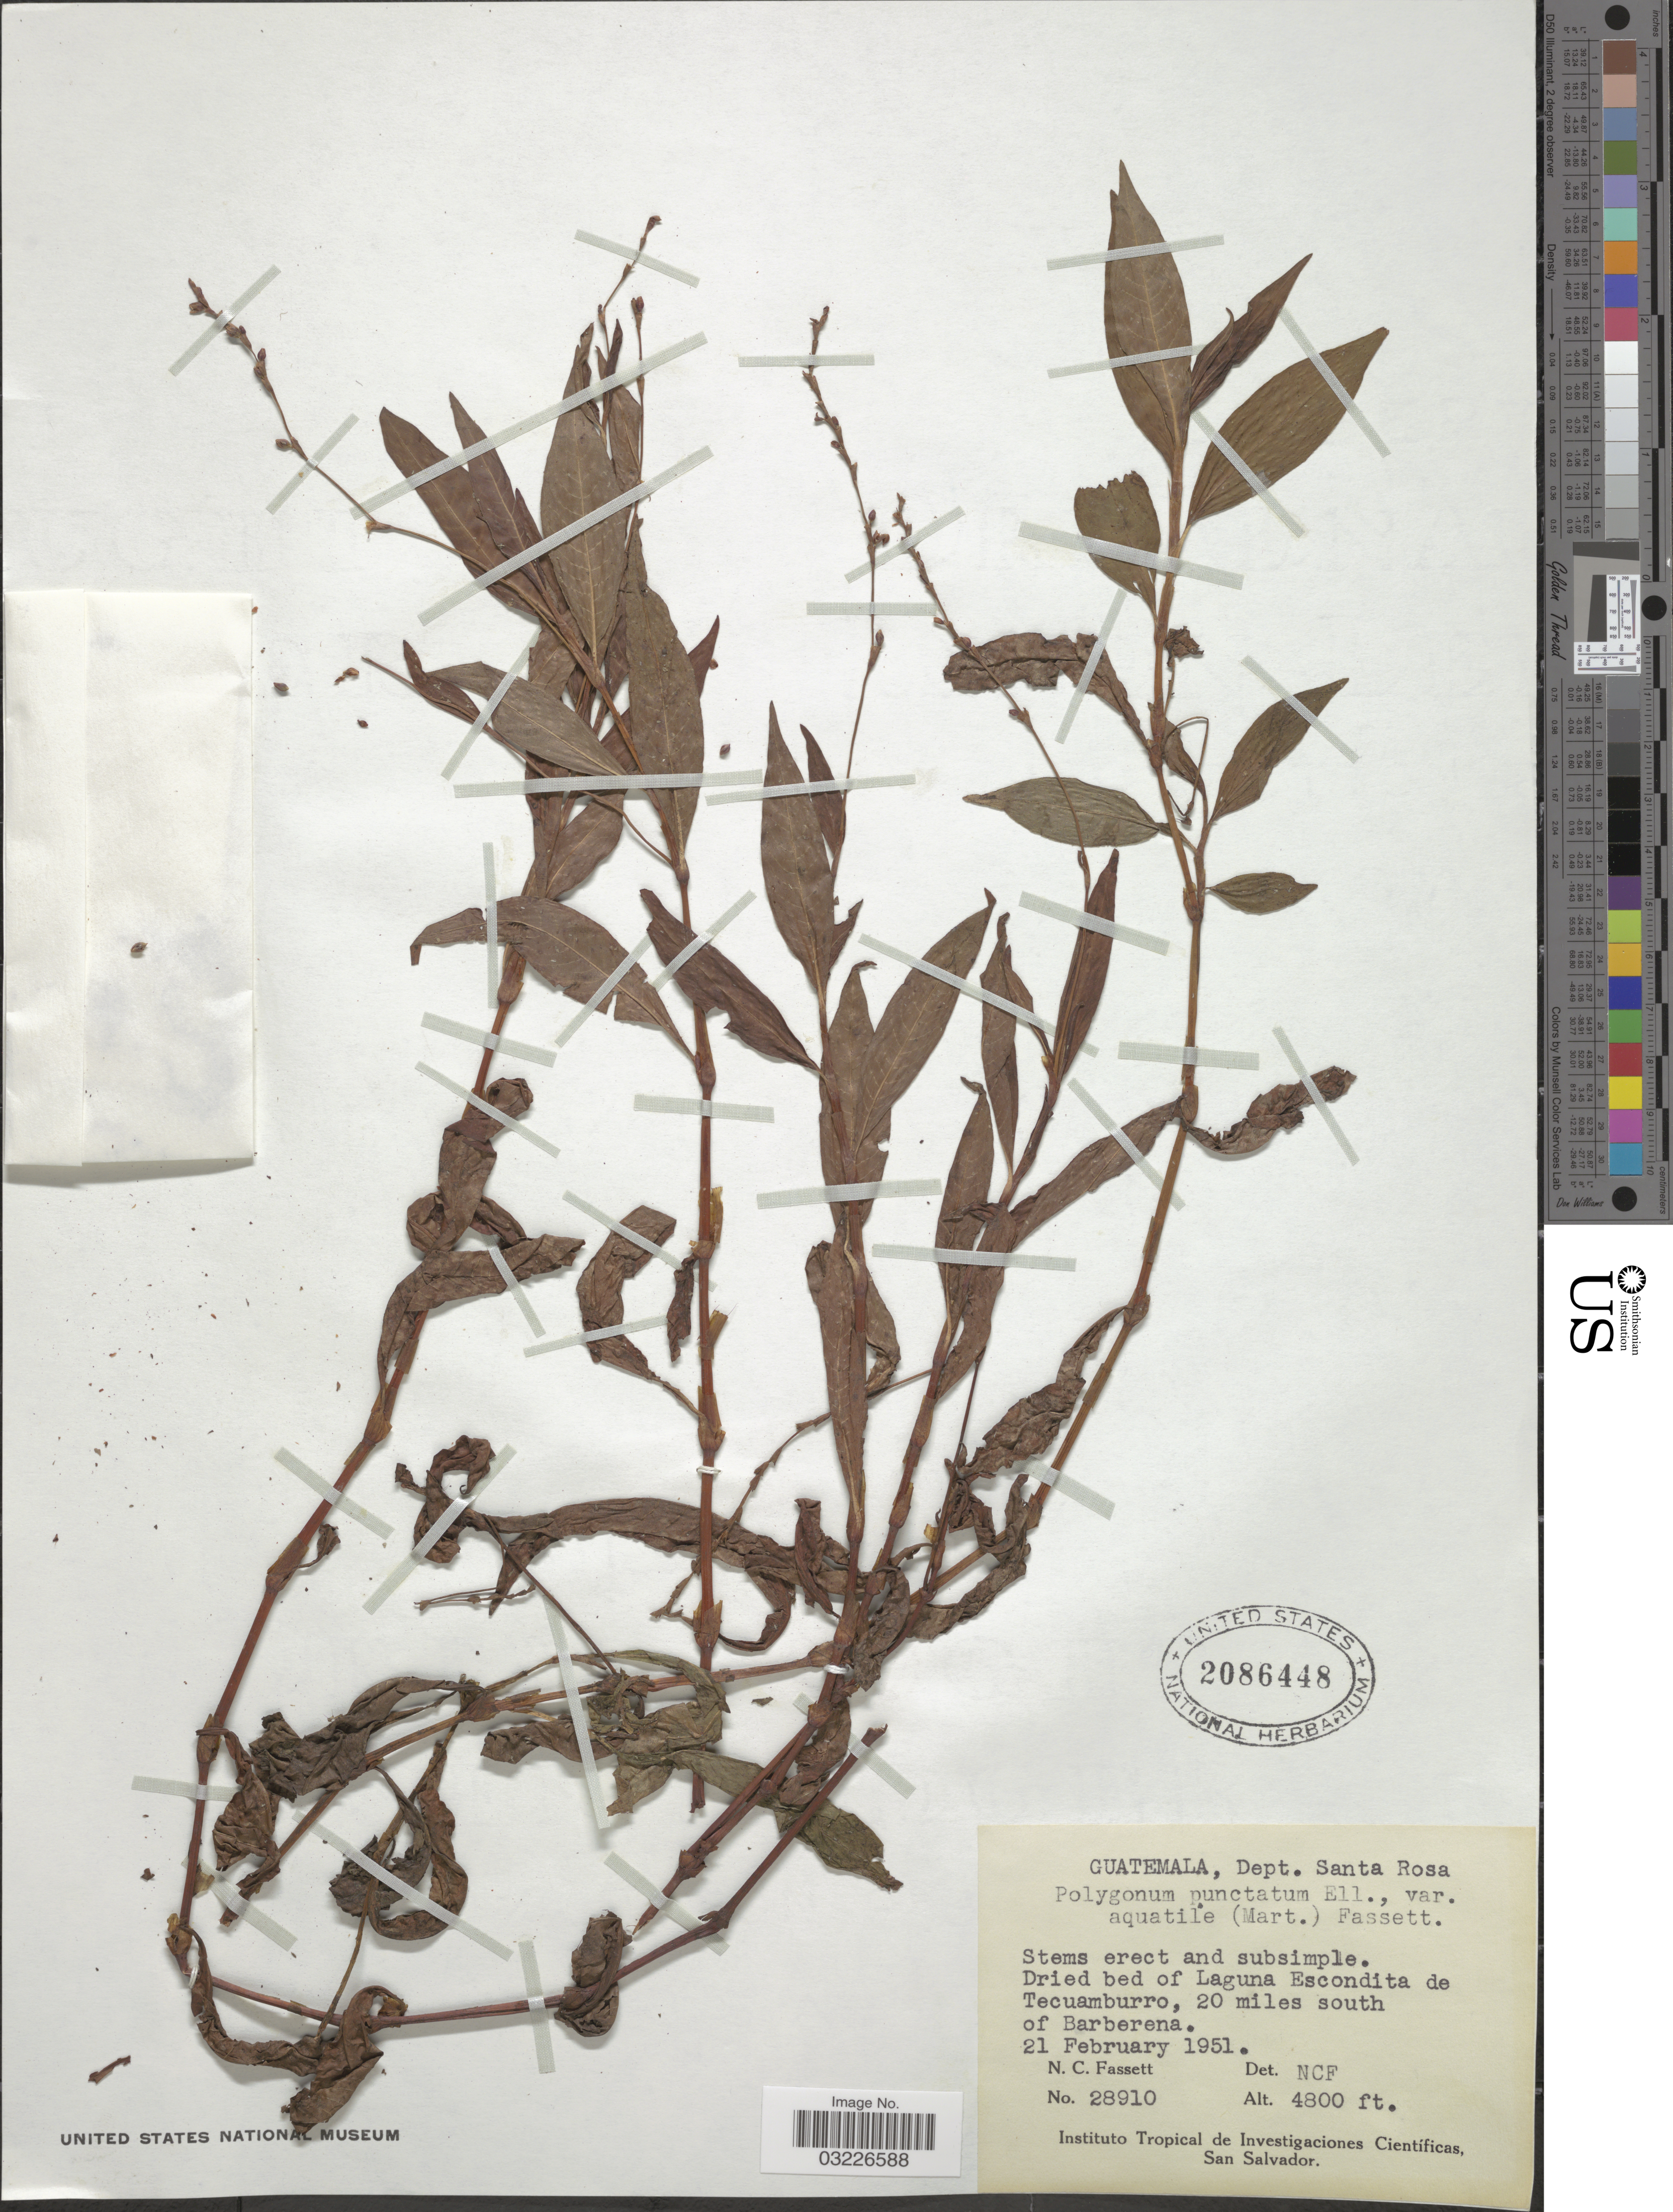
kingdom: Plantae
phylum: Tracheophyta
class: Magnoliopsida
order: Caryophyllales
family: Polygonaceae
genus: Persicaria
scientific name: Persicaria punctata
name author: (Elliott) Small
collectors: N. C. Fassett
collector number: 28910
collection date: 1951-02-21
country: Guatemala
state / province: Santa Rosa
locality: Dept. Santa Rosa. Dries bed of Laguna Escondita de Tecuamburro, 20 miles south of Barberena.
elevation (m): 1463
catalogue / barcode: US 2086448